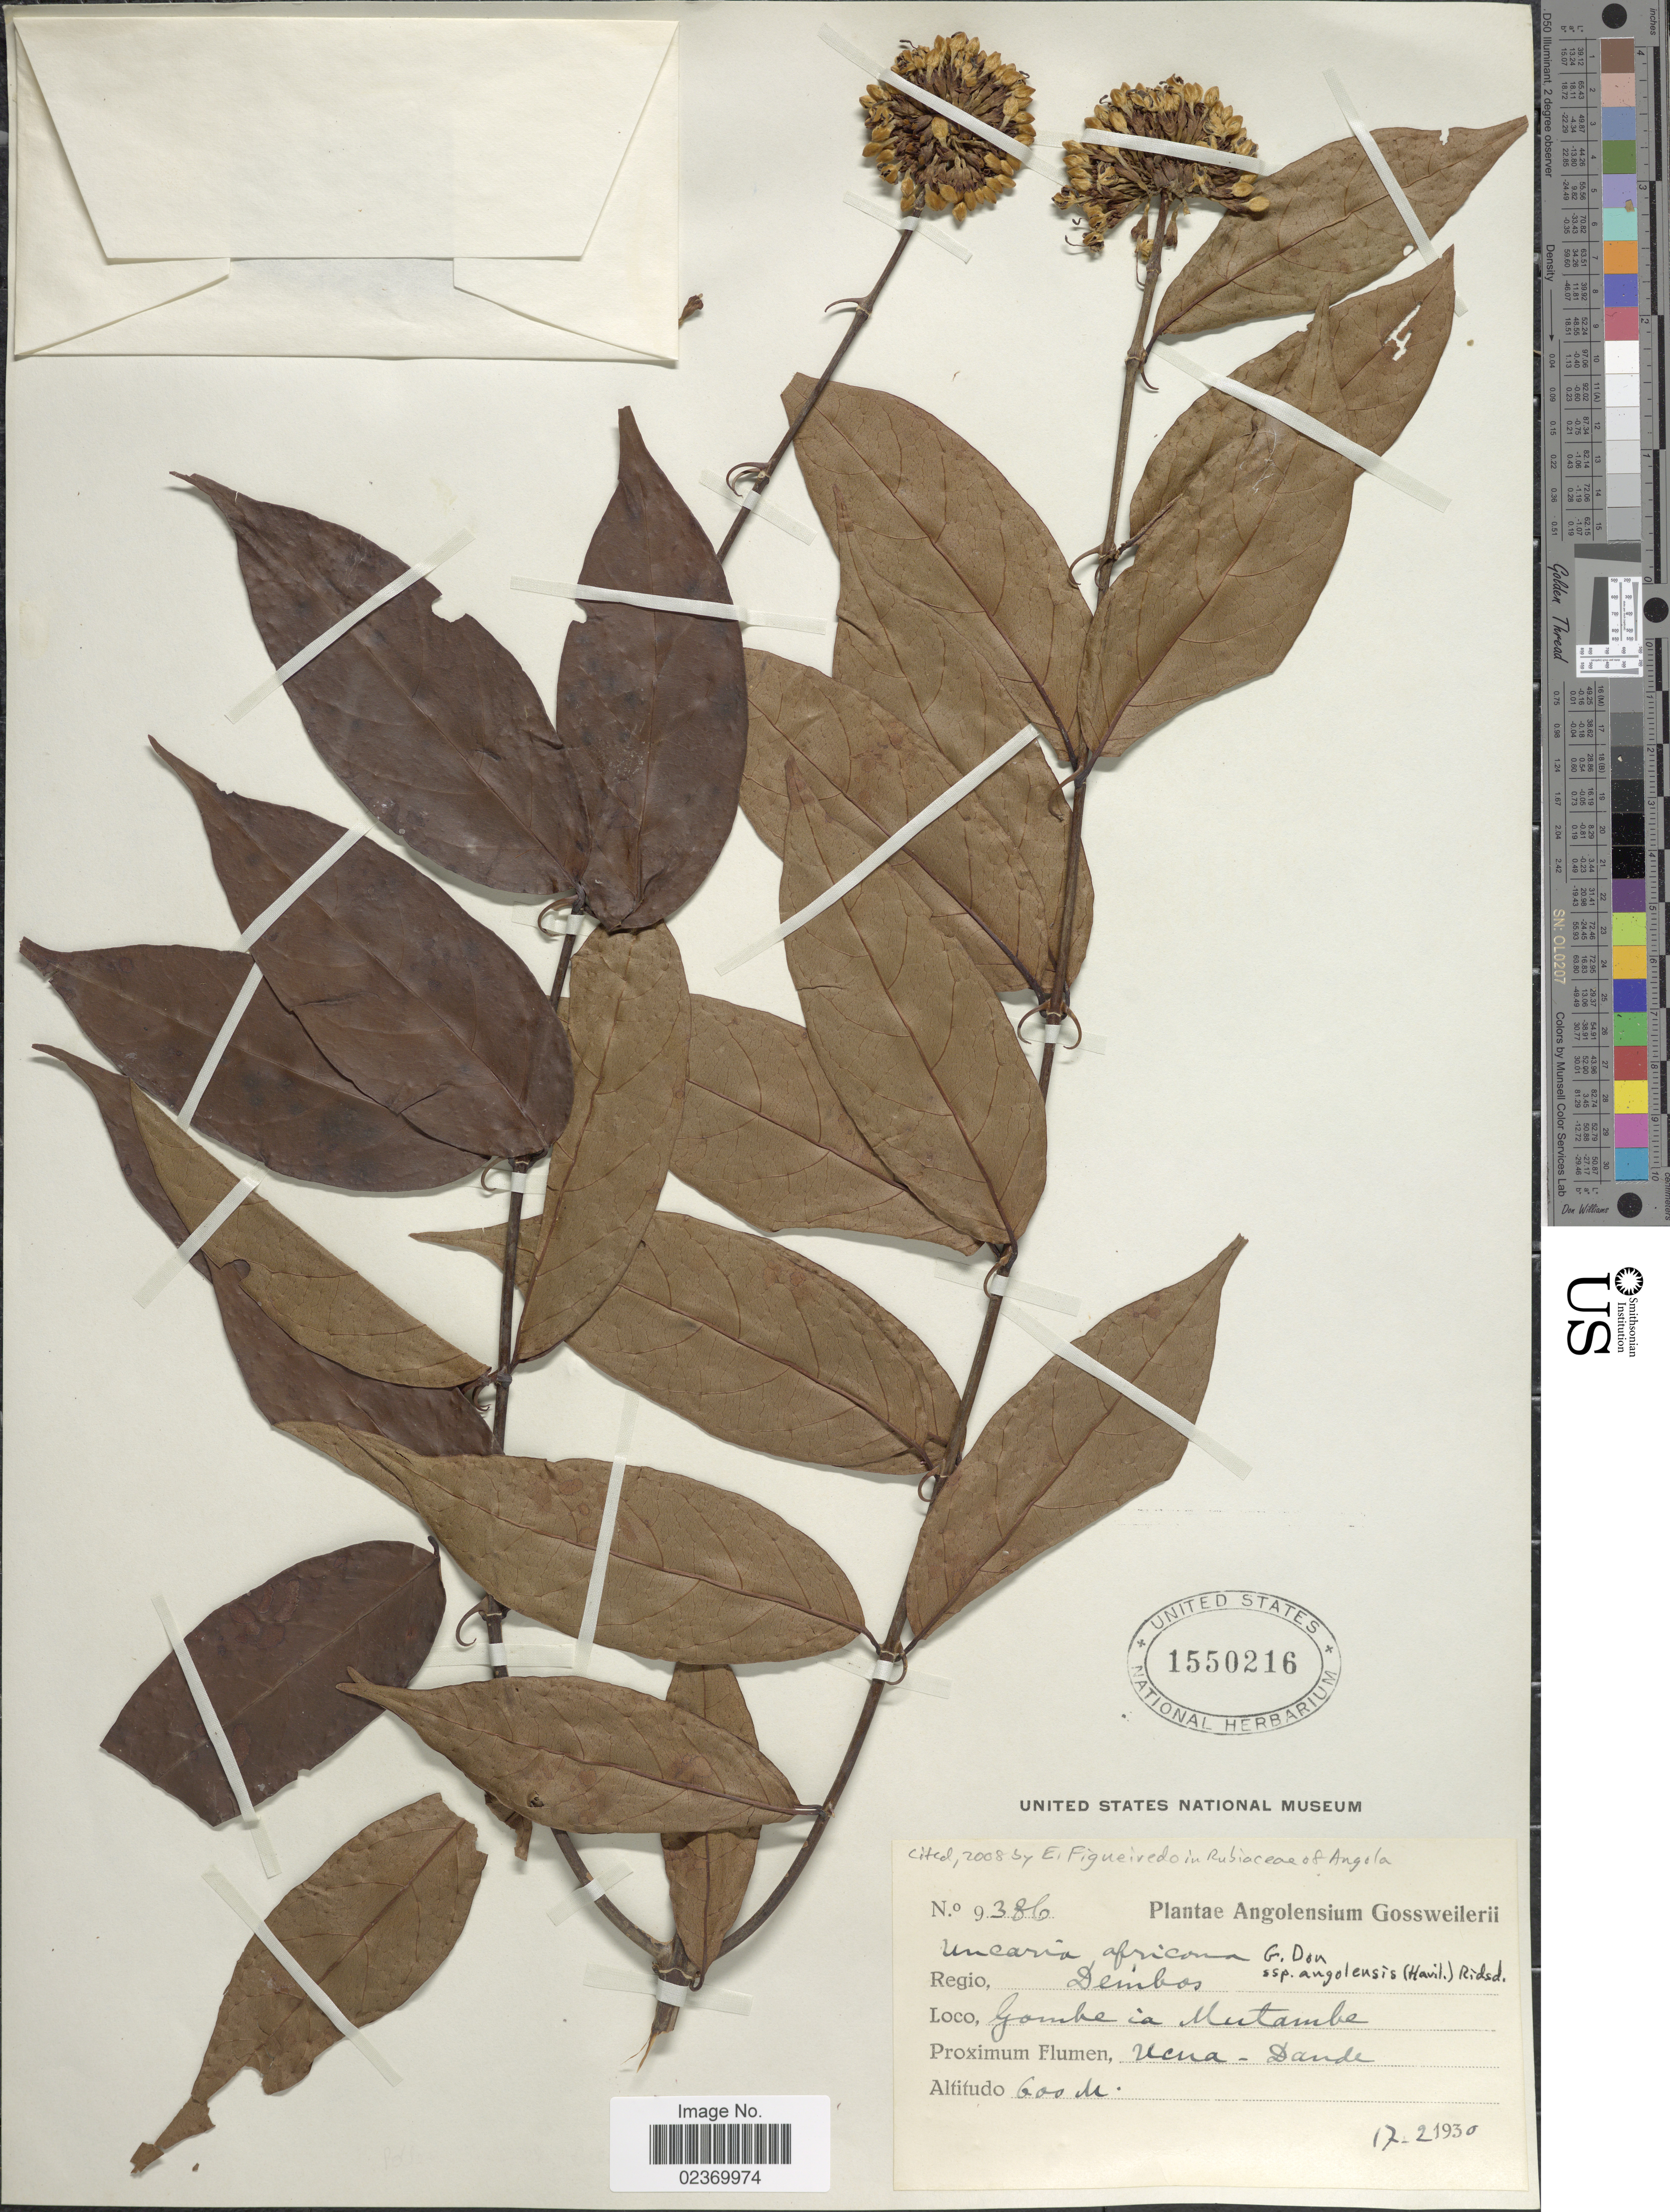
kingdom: Plantae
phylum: Tracheophyta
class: Magnoliopsida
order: Gentianales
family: Rubiaceae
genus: Uncaria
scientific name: Uncaria africana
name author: G. Don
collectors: -. Gossweiler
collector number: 9386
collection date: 1930-02-17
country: Angola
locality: Regio Dembos, Loco, Gombe in Mutambe, Ucna - Dande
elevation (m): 600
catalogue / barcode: US 1550216